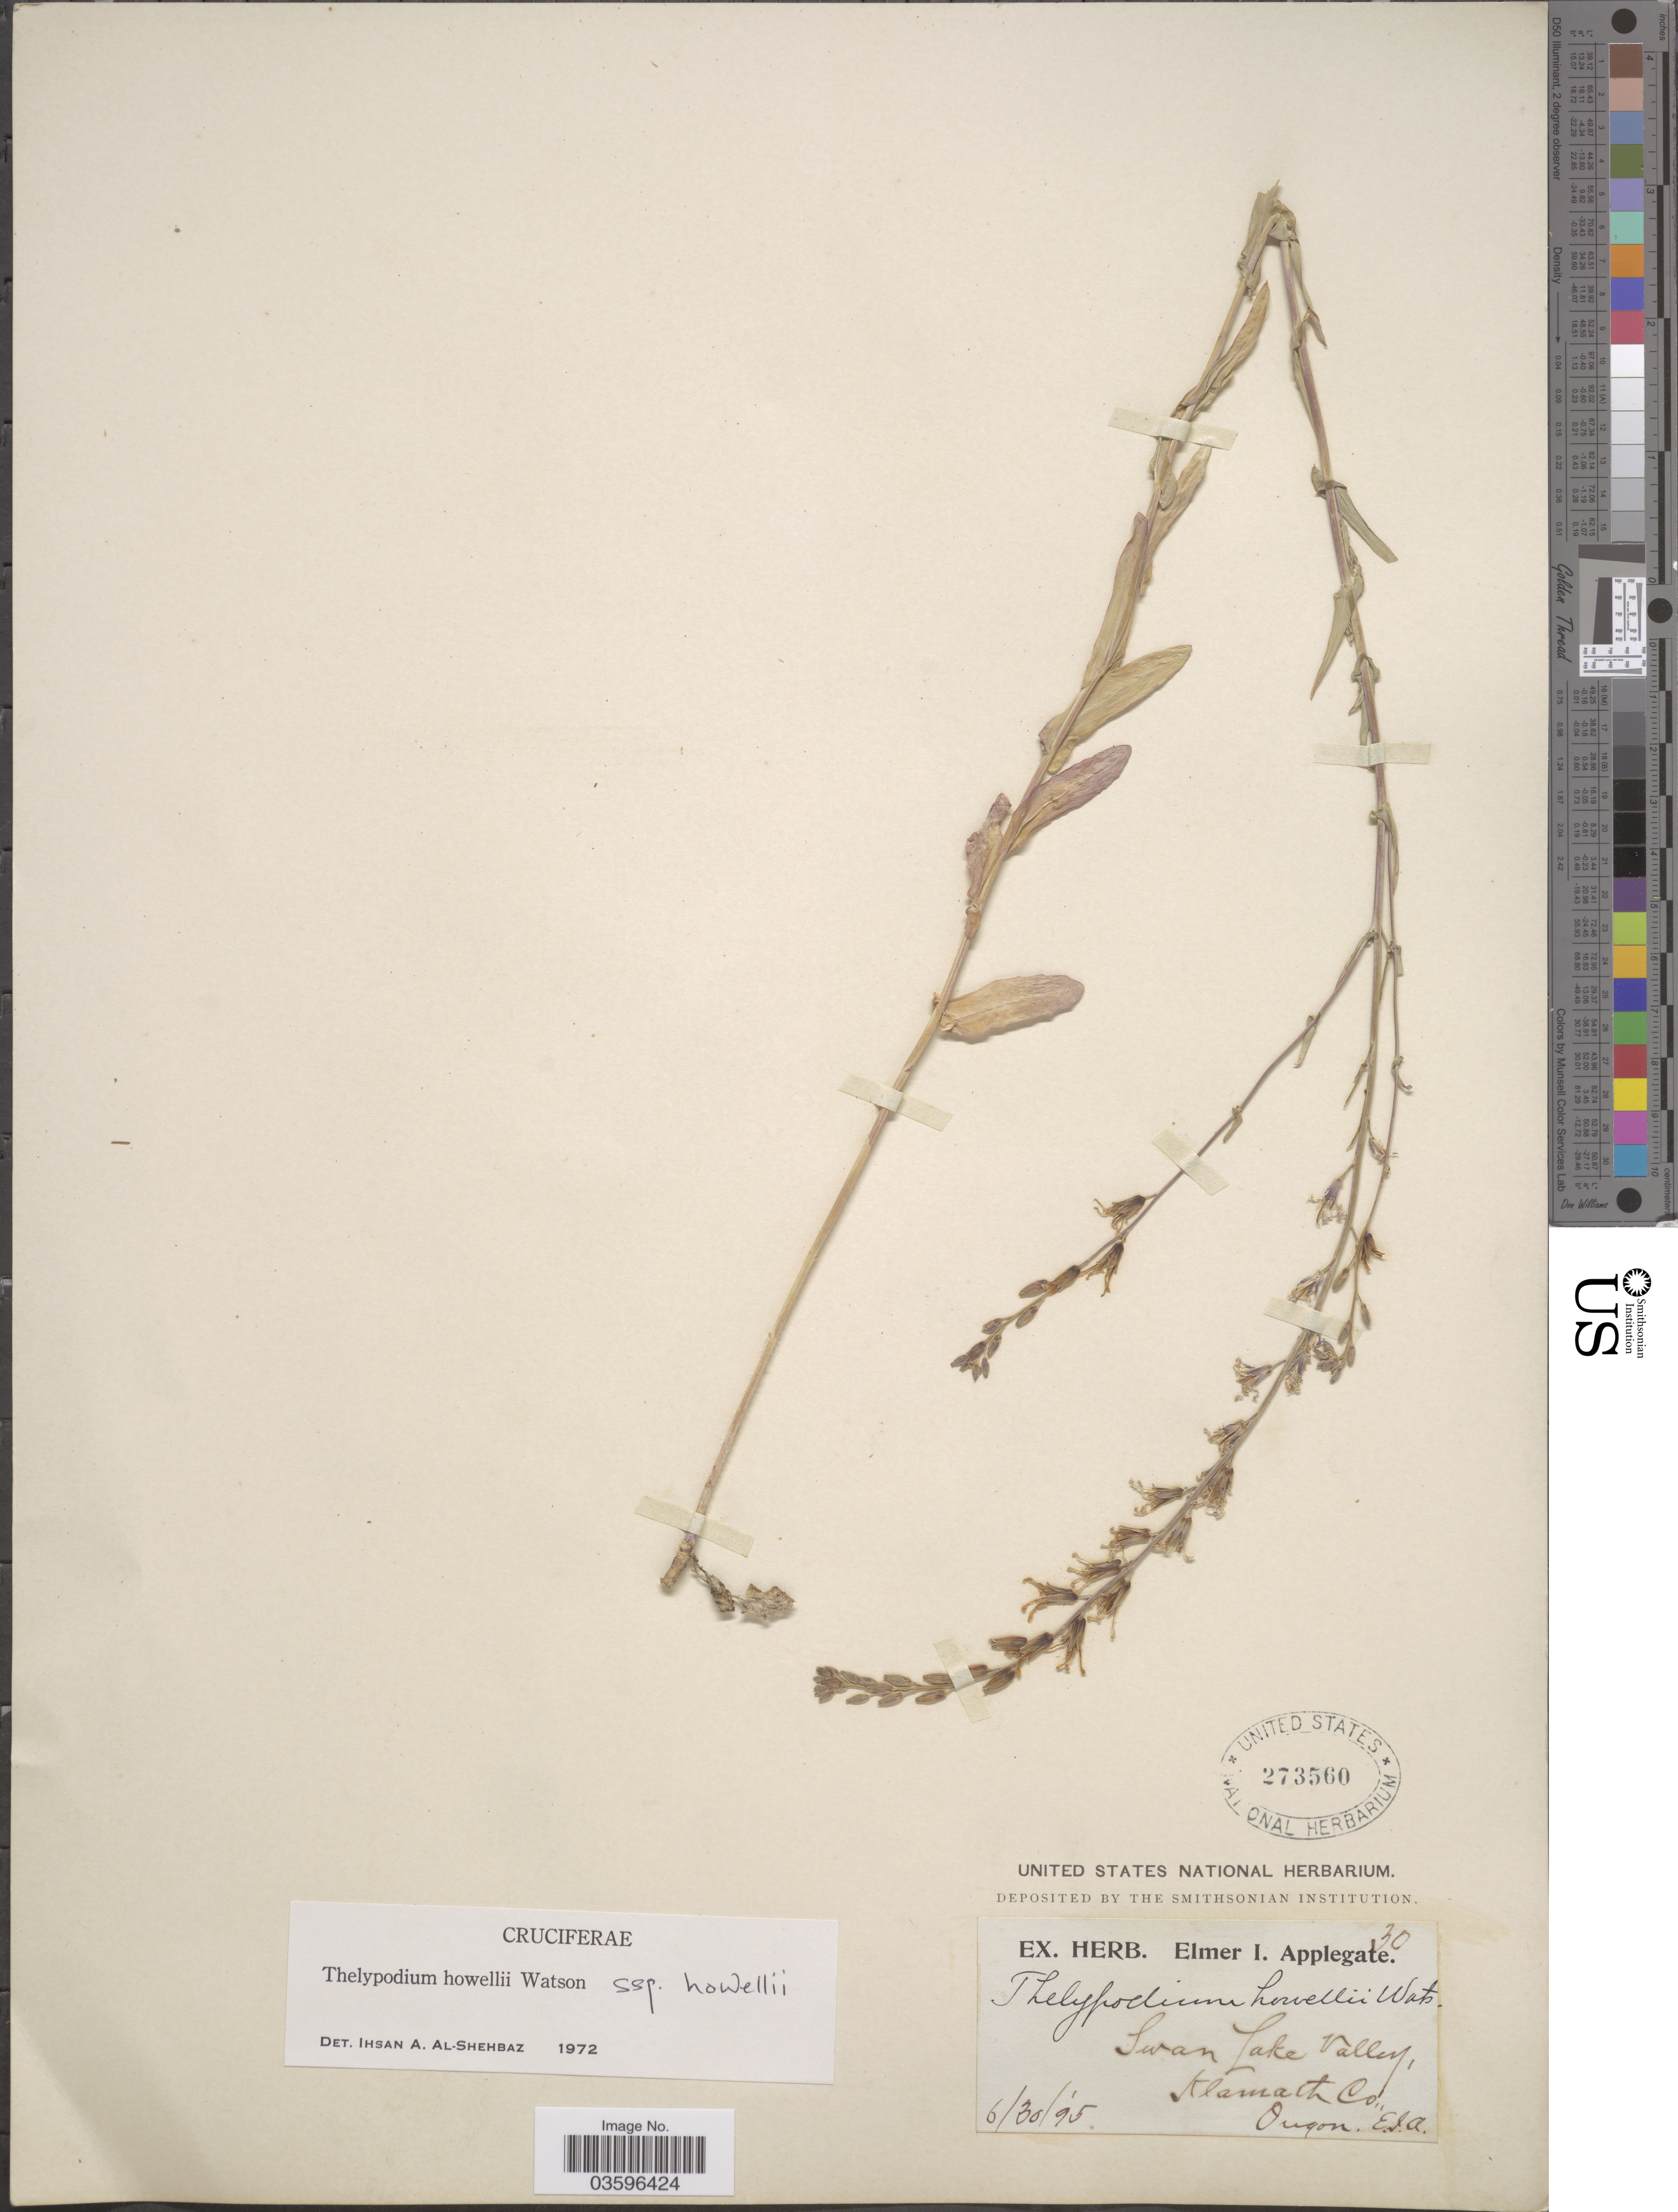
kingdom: Plantae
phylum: Tracheophyta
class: Magnoliopsida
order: Brassicales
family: Brassicaceae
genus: Thelypodium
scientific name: Thelypodium howellii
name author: S. Watson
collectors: E. I. Applegate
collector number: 30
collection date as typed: Transcribed d/m/y: 30/6/95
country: United States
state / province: Oregon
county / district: Klamath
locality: Swan Lake Valley, Klamath Co.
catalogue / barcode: US 273560